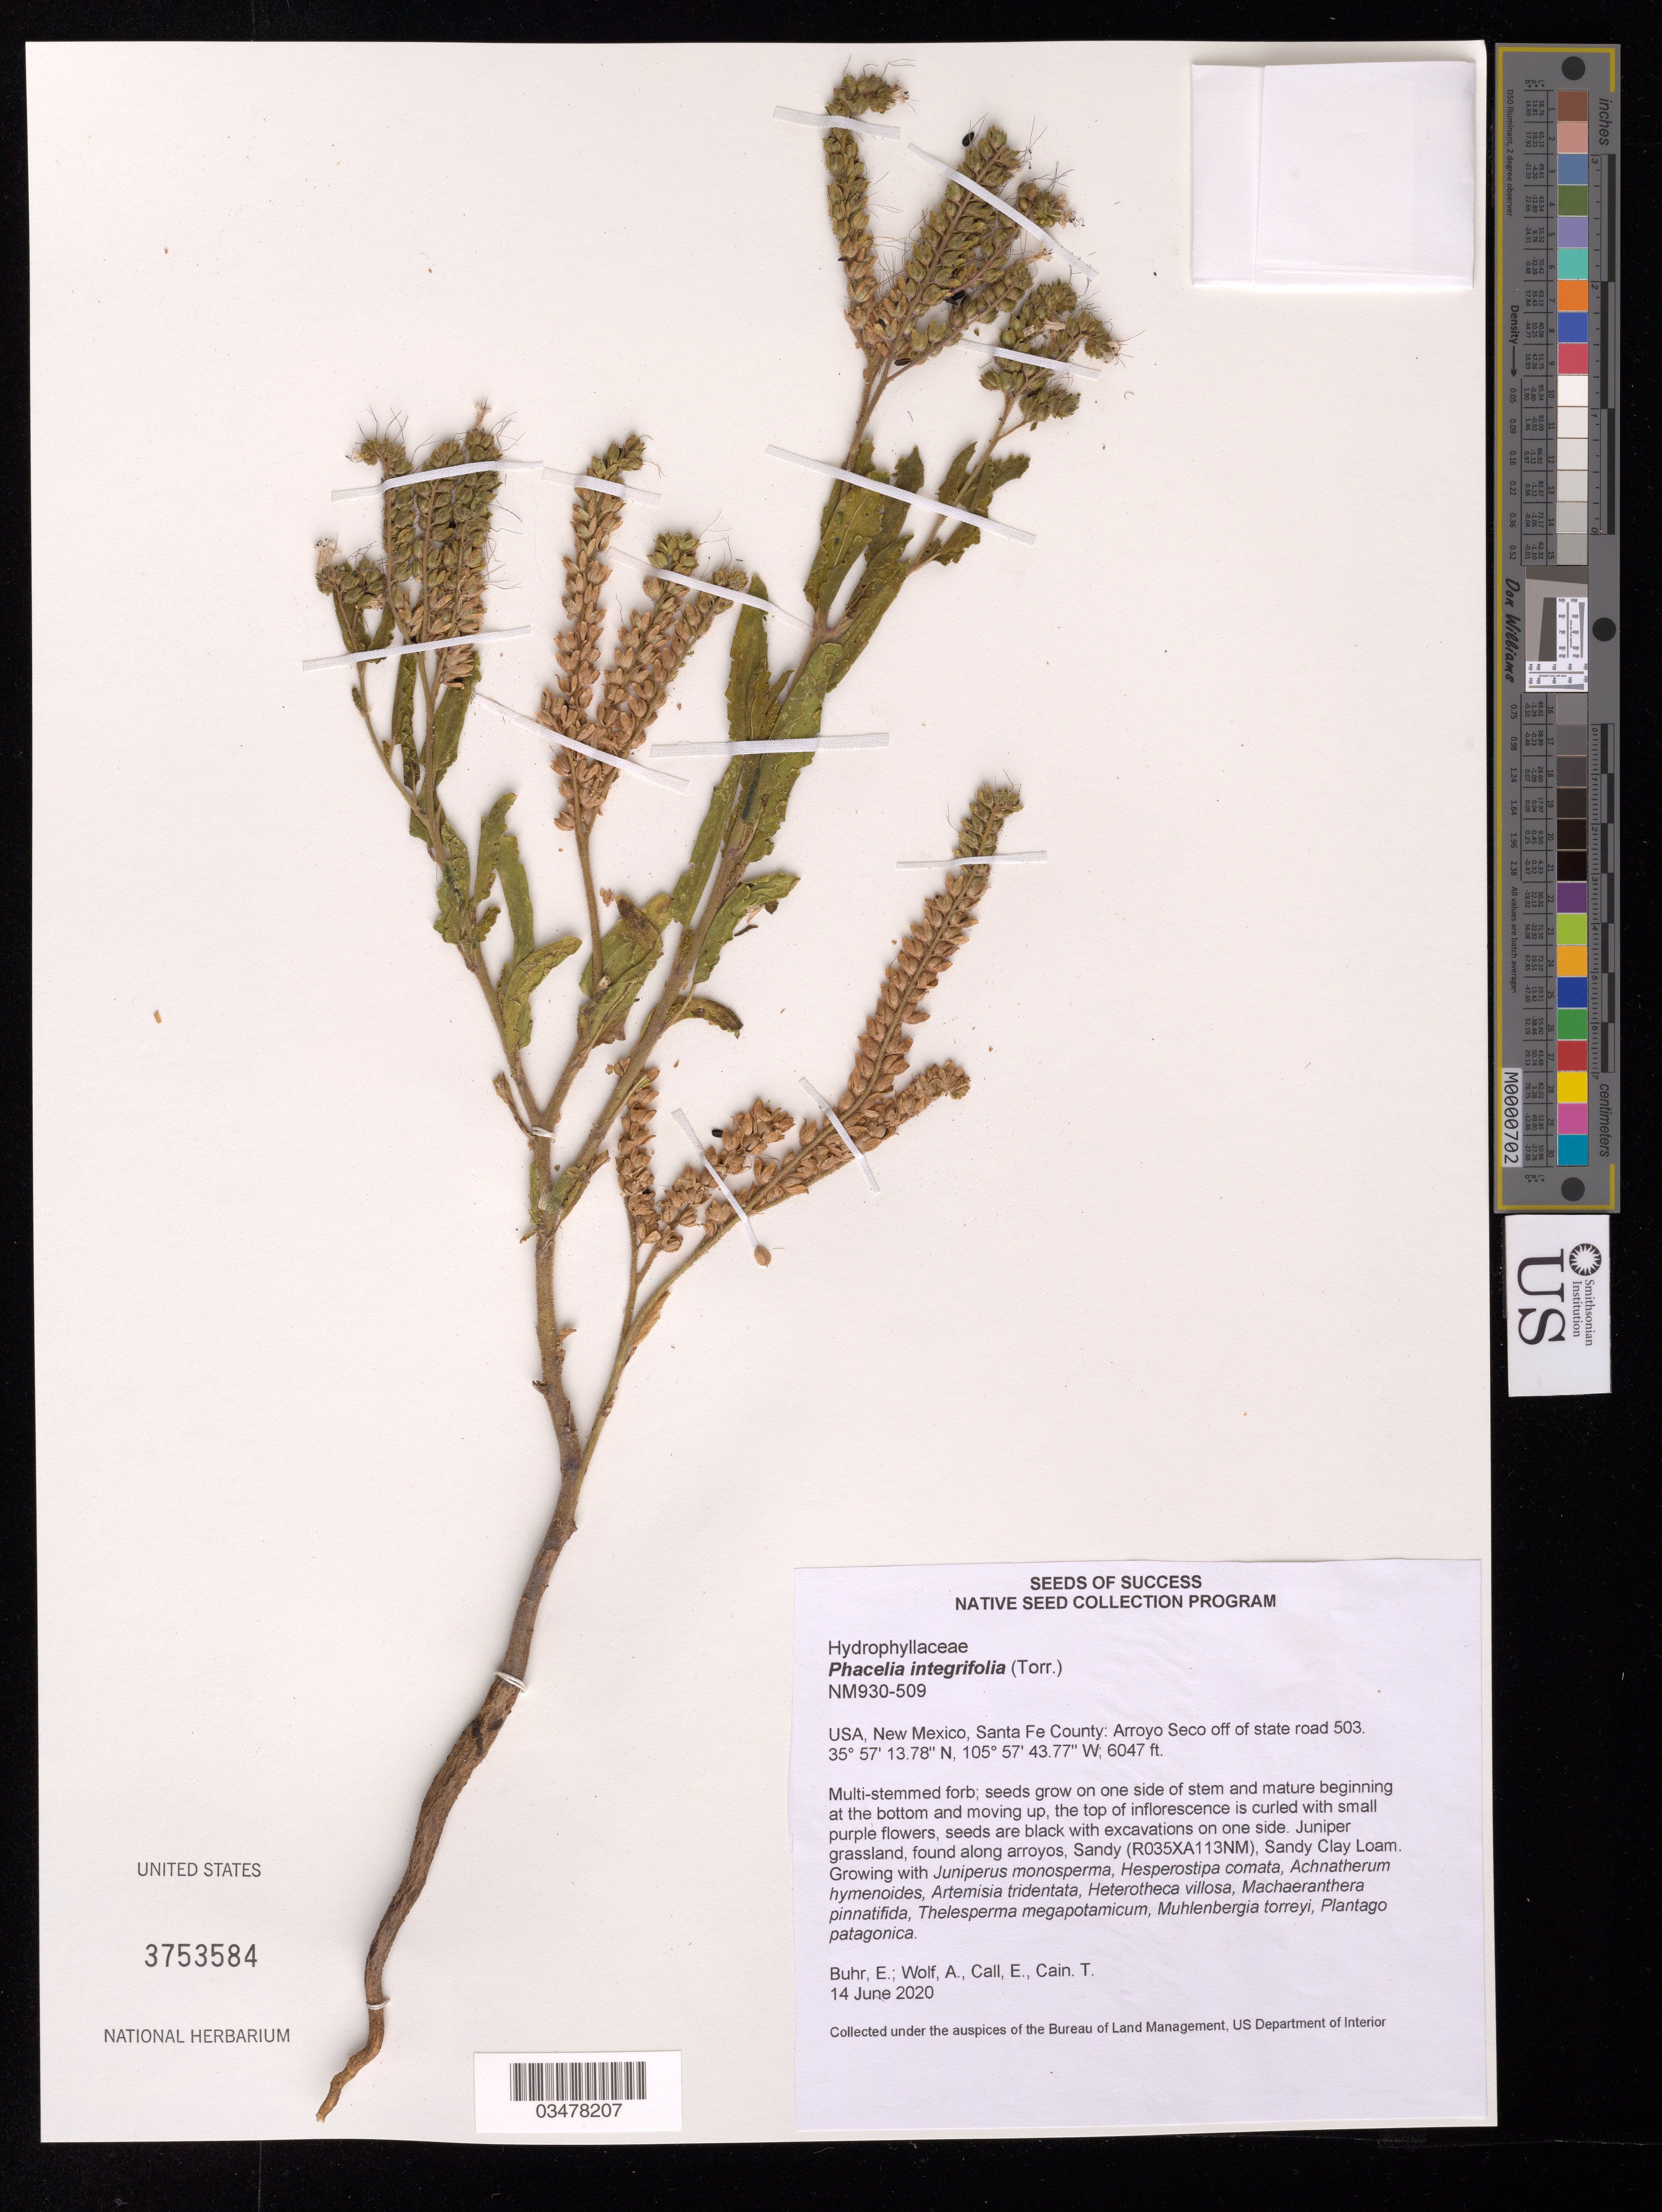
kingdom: Plantae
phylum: Tracheophyta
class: Magnoliopsida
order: Boraginales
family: Hydrophyllaceae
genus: Phacelia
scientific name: Phacelia integrifolia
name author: Torr.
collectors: E. Buhr, A. Wolf, E. Call & T. Cain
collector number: NM930-509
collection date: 2020-06-14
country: United States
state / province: New Mexico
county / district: Santa Fe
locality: Arroyo Seco off state road 503.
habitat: Sandy Clay Loam. Juniper grassland. With Artemisia tridentata, Heterotheca villosa, Plantago patagonica, etc.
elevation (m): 1843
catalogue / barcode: US 3753584